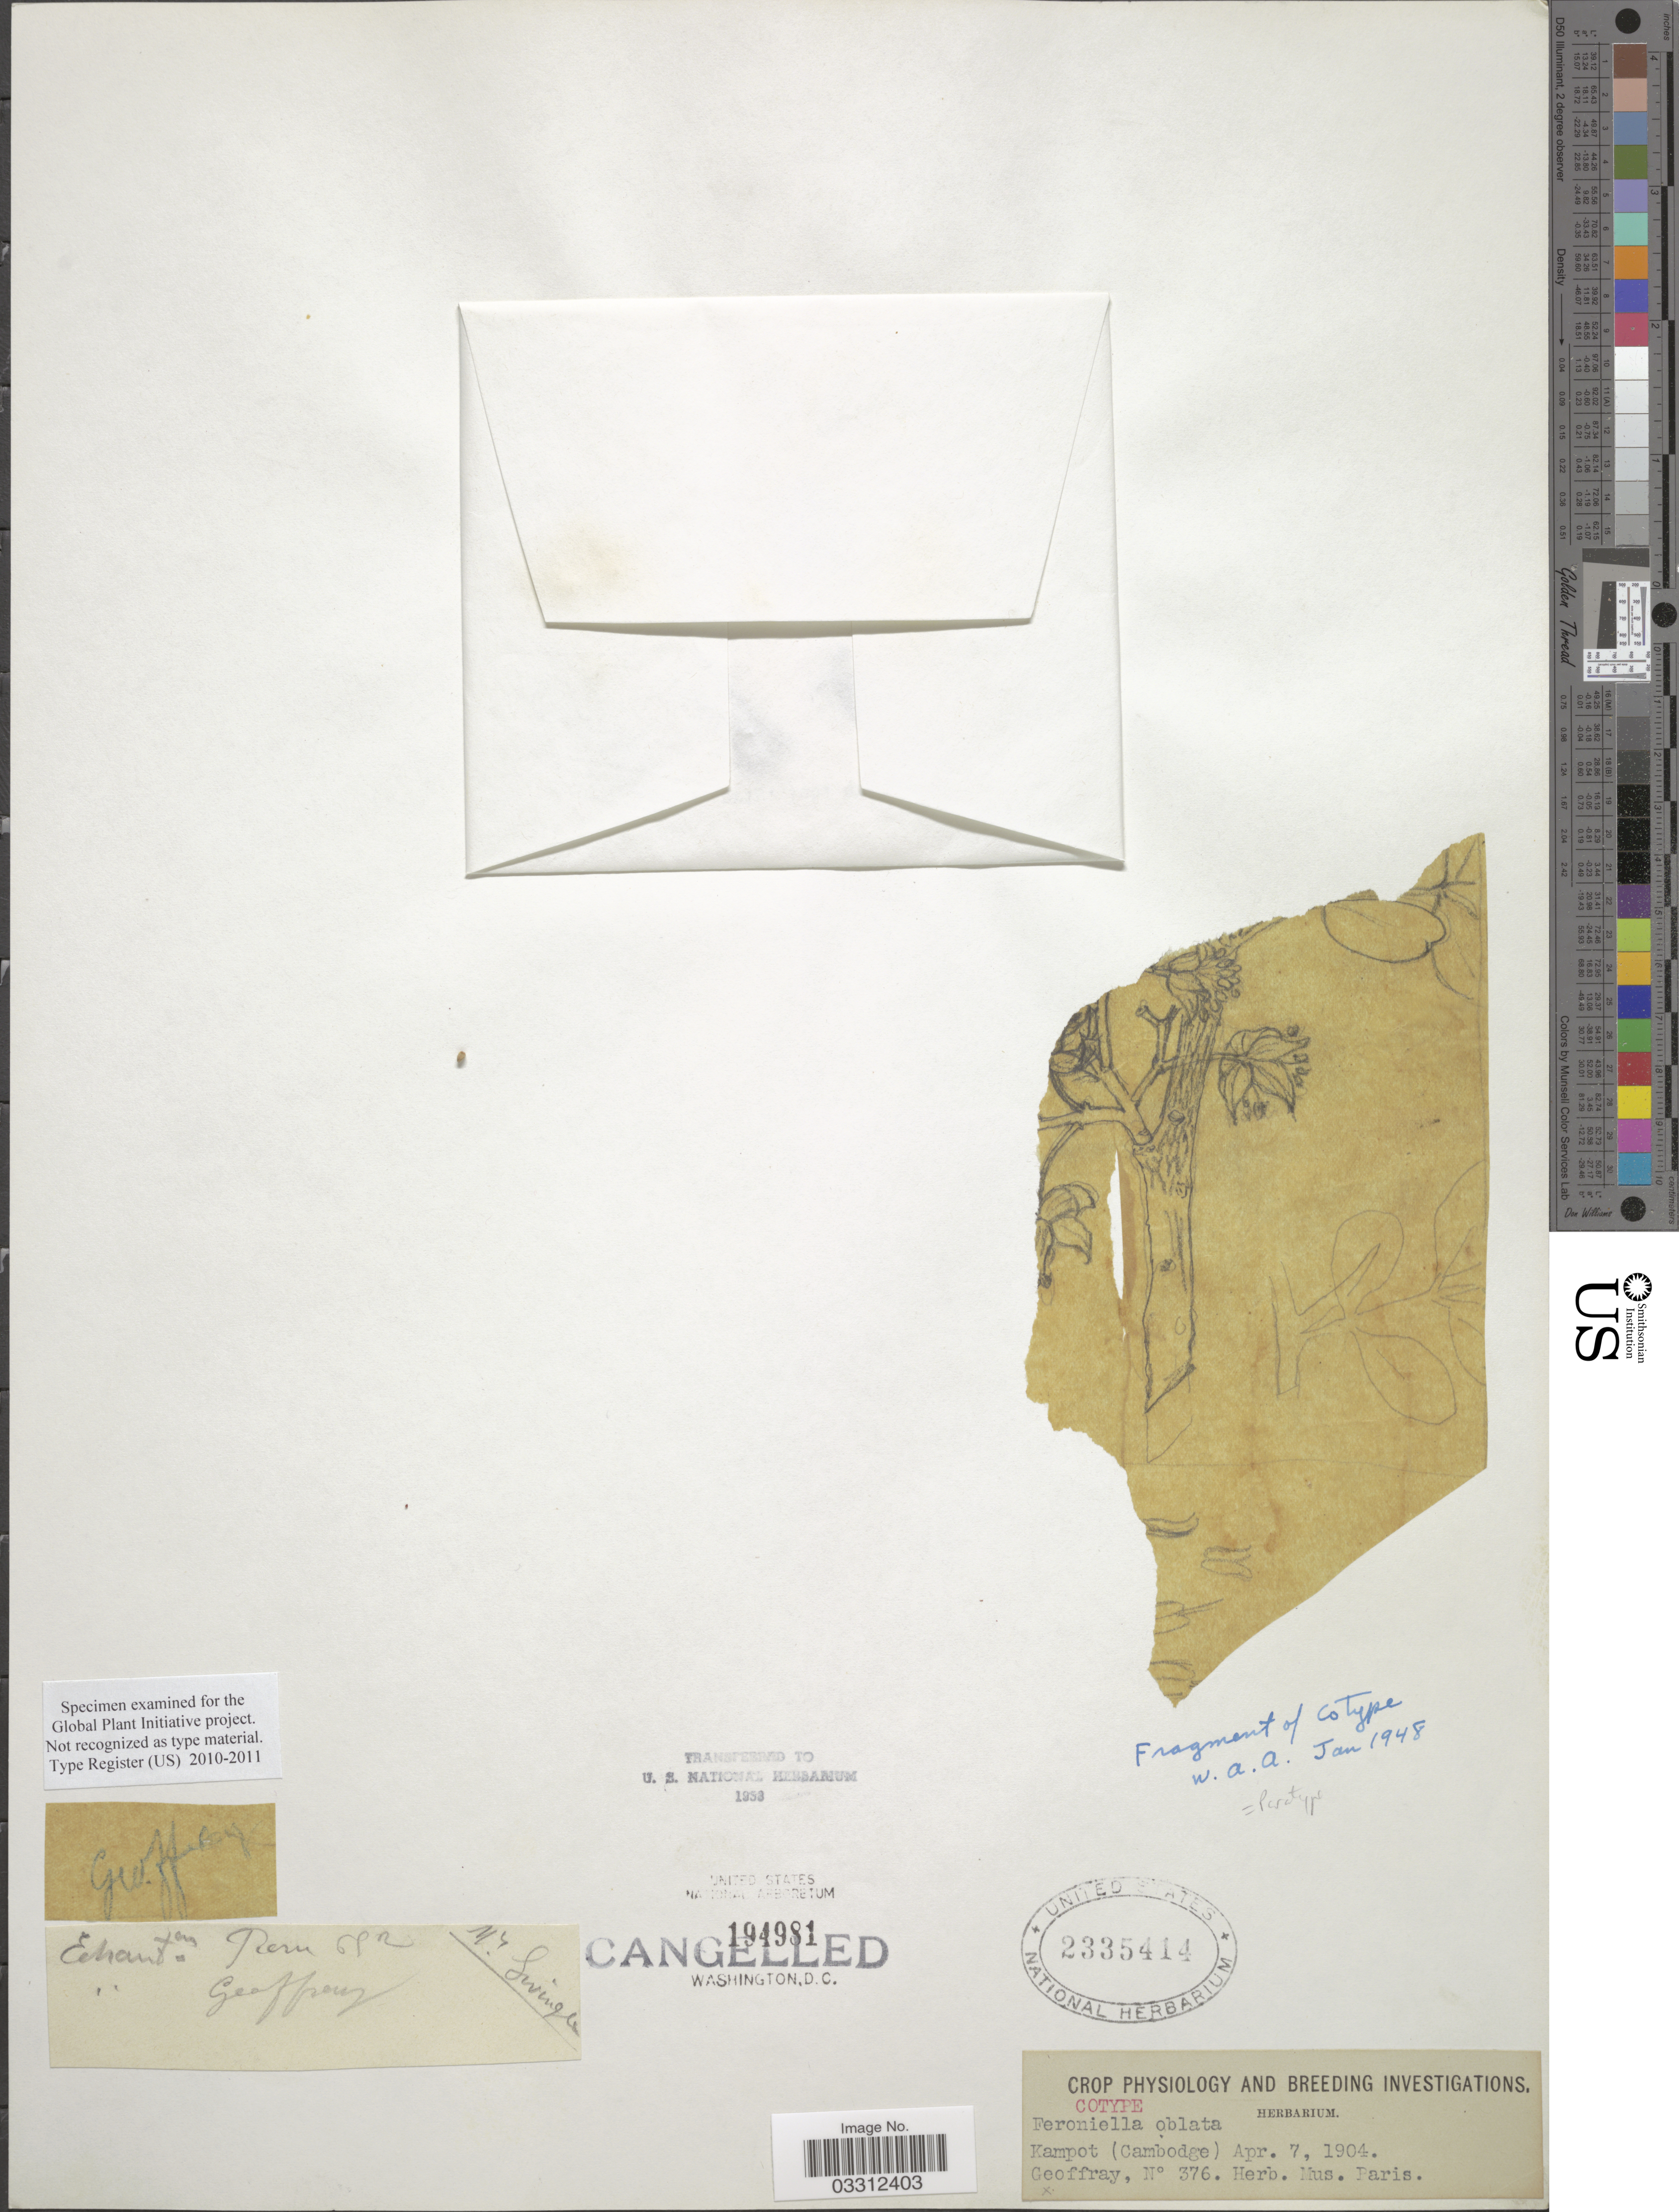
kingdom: Plantae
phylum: Tracheophyta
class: Magnoliopsida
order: Sapindales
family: Rutaceae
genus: Feroniella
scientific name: Feroniella oblata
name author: Swingle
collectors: Geoffray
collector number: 376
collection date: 1904-04-07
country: Cambodia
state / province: Kâmpât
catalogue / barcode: US 2335414